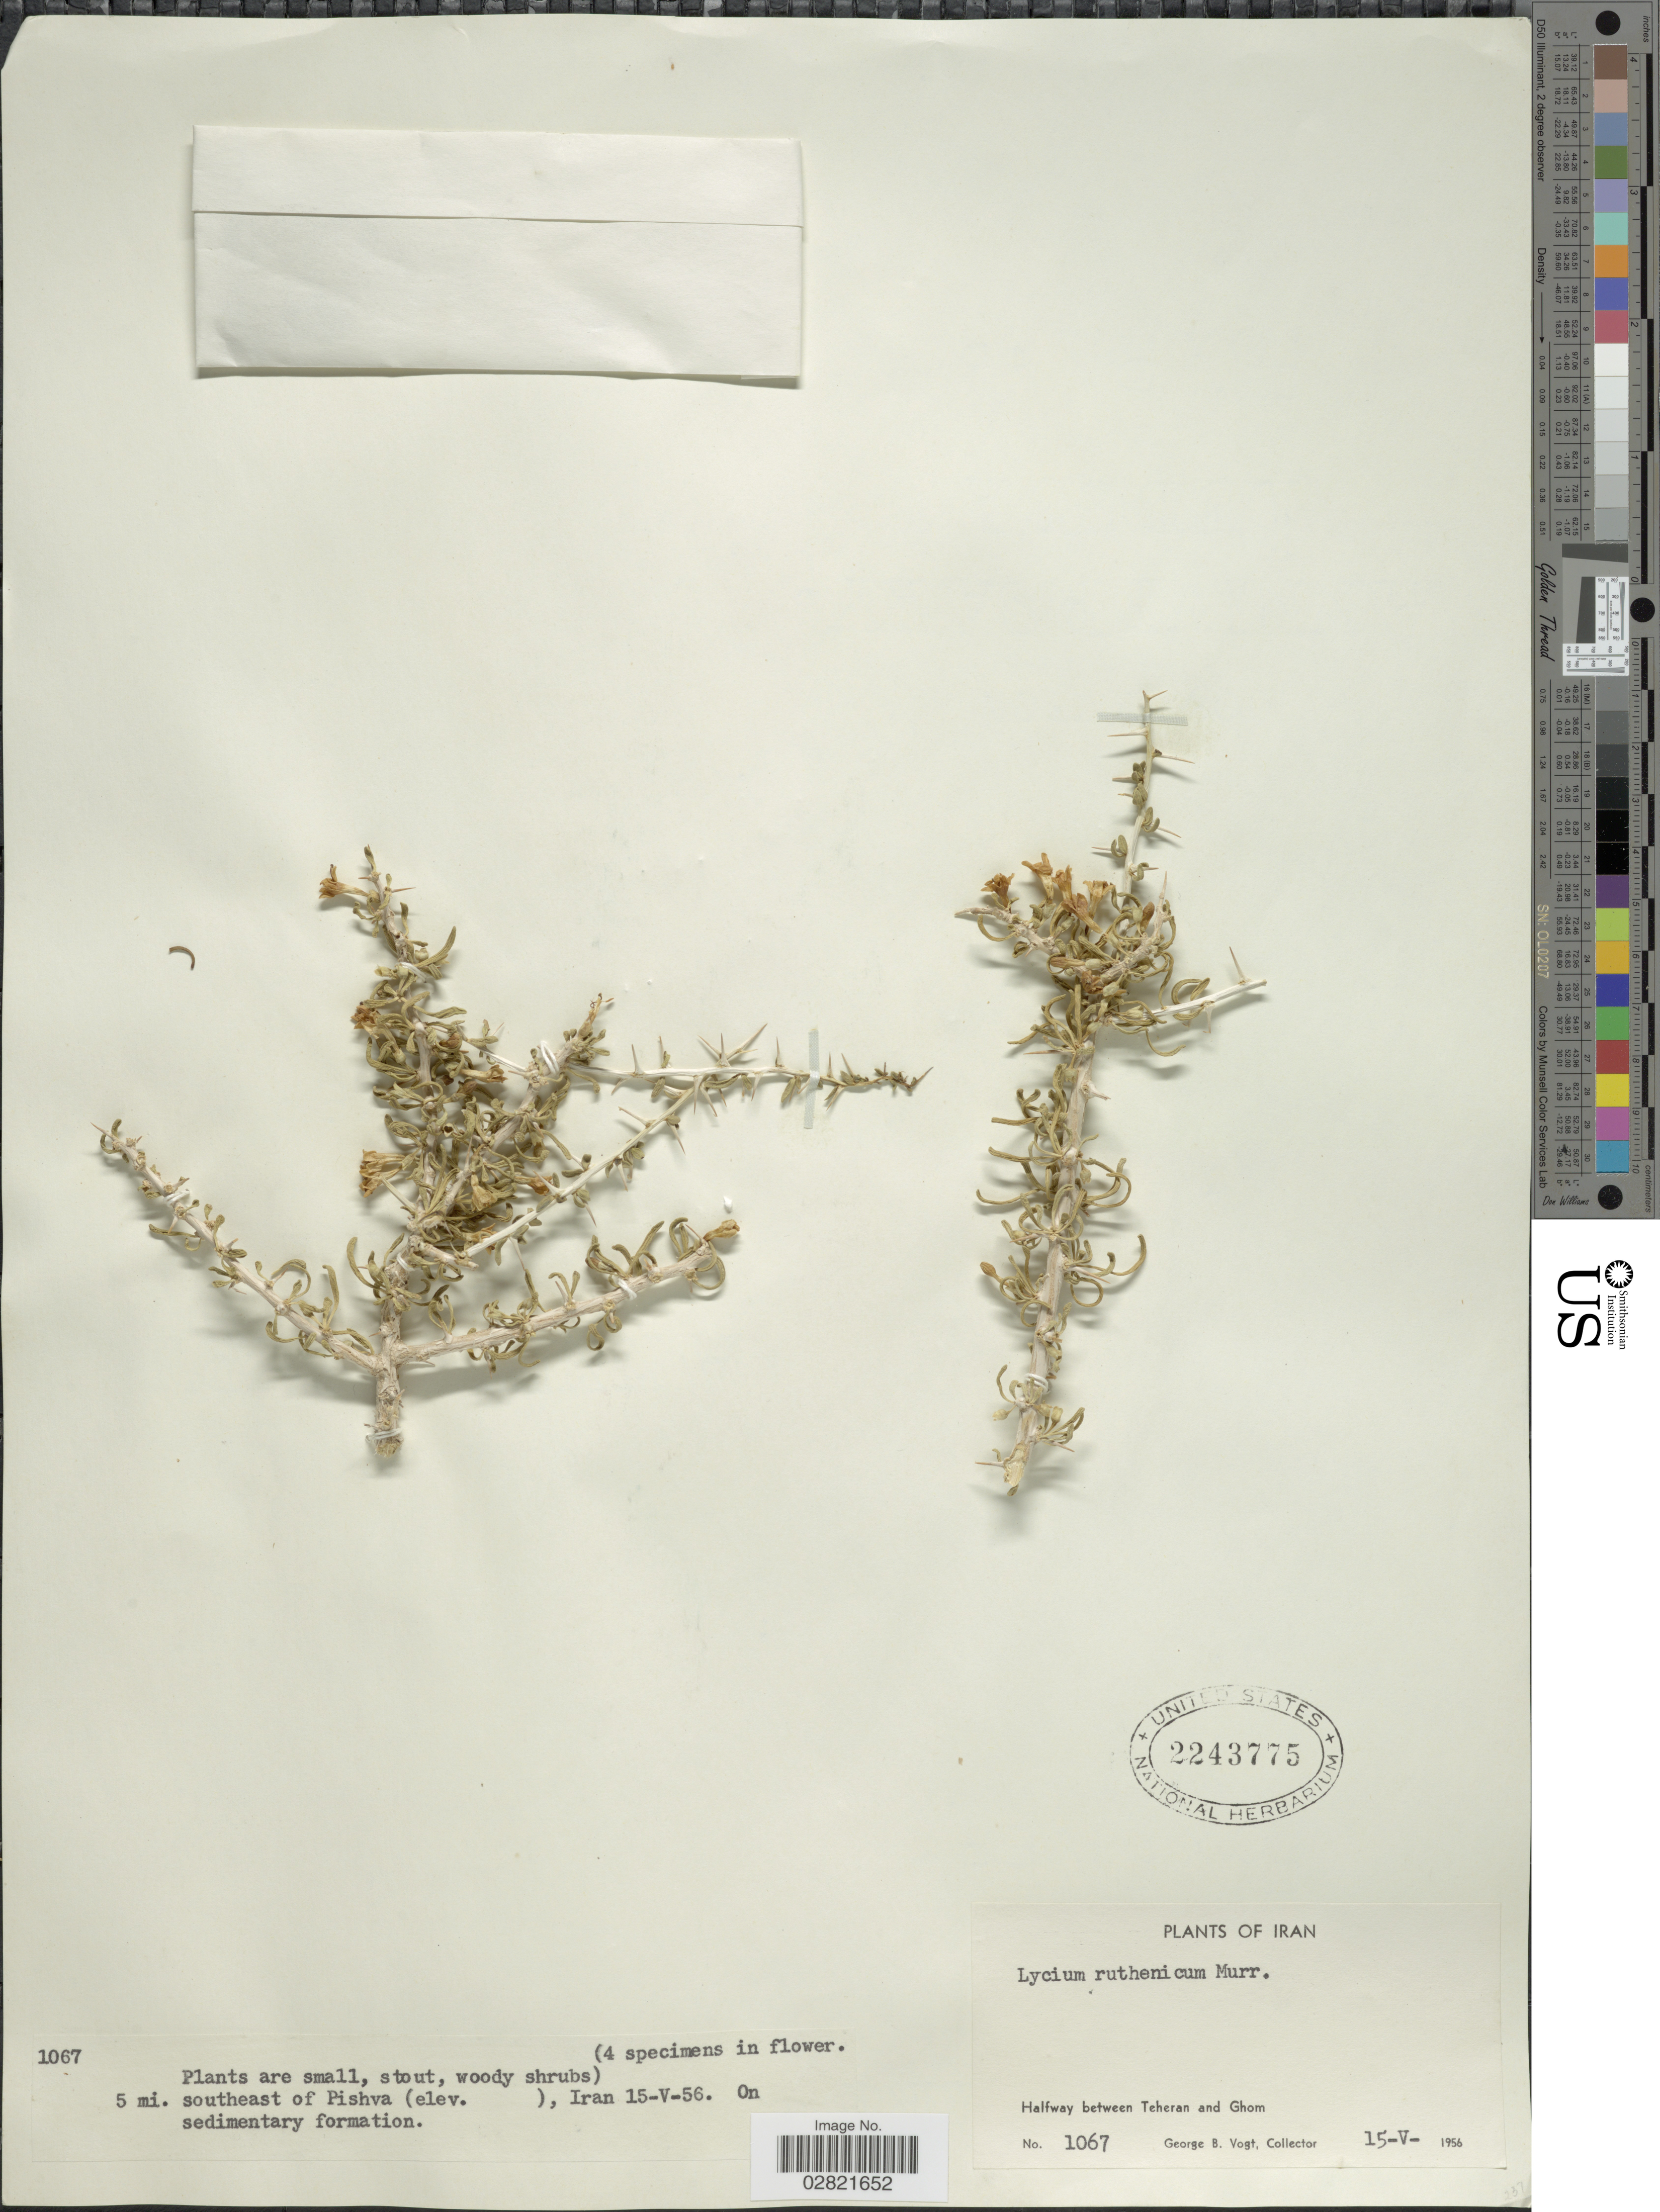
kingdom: Plantae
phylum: Tracheophyta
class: Magnoliopsida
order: Solanales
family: Solanaceae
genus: Lycium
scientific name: Lycium ruthenicum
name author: Murray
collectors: G. B. Vogt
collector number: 1067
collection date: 1956-05-15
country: Iran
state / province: Tehran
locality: Halfway between Teheran and Ghom. 5 mi. southeast of Pishva.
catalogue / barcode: US 2243775